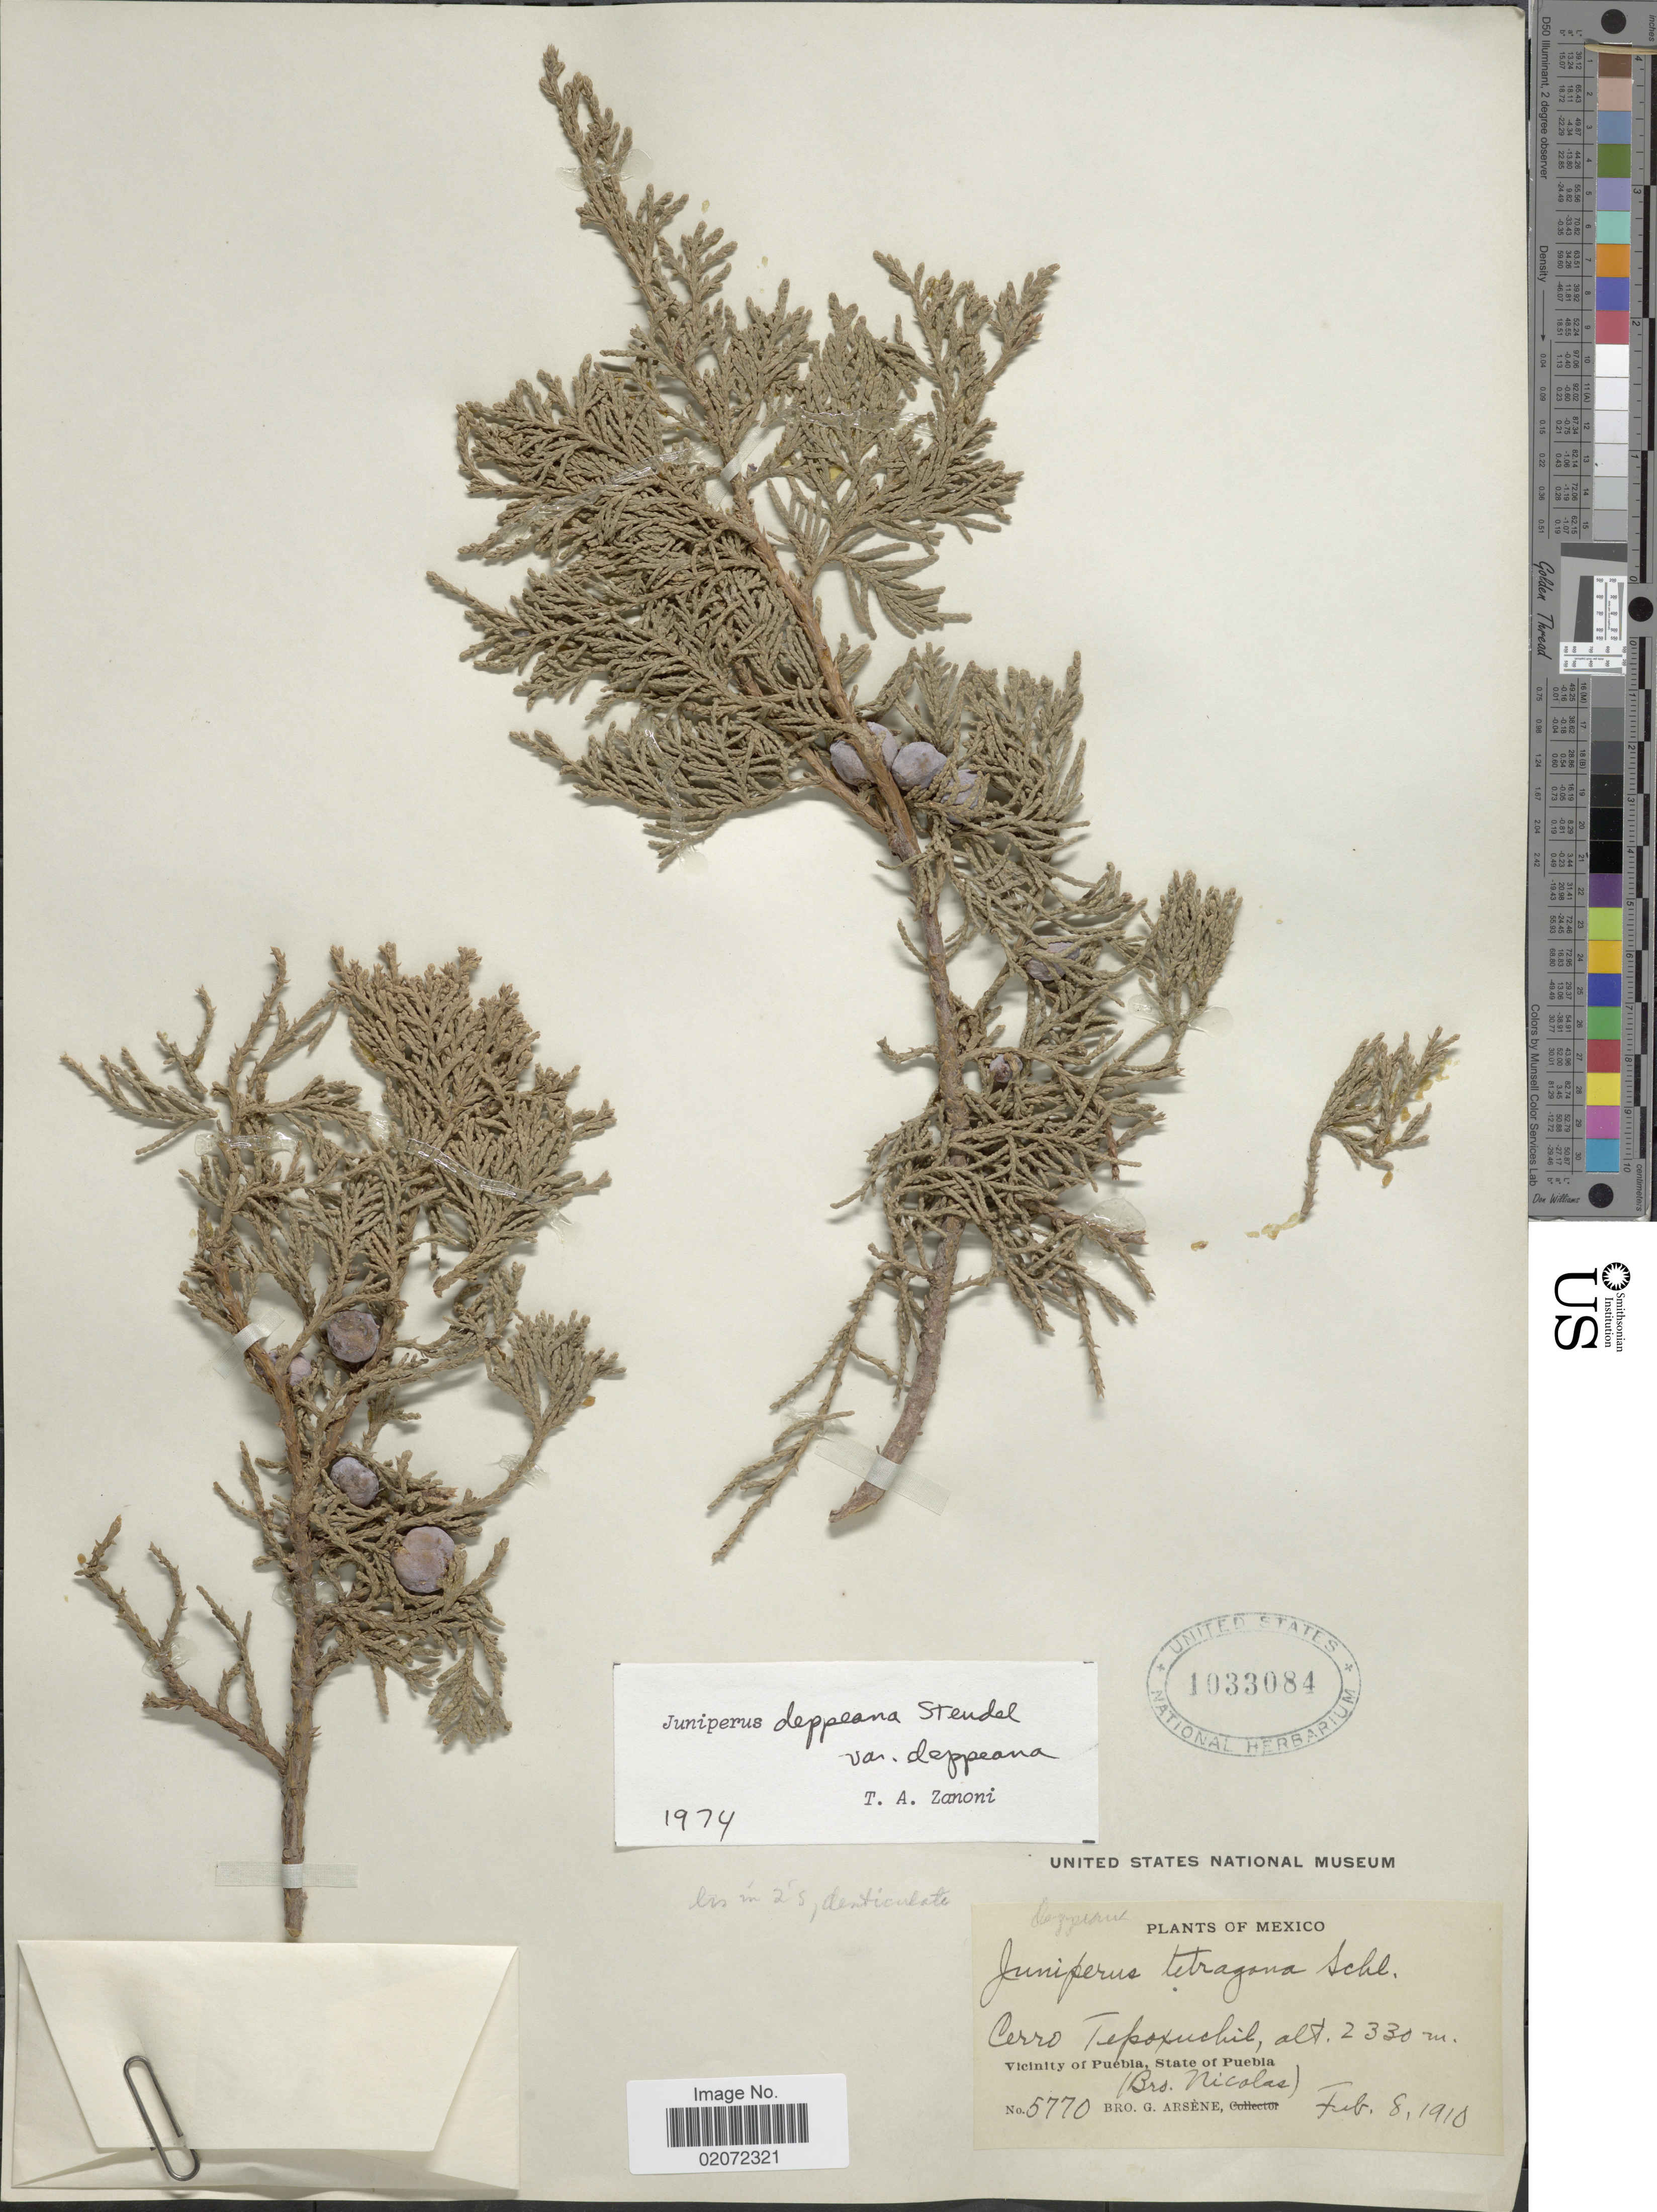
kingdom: Plantae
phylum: Tracheophyta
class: Pinopsida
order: Pinales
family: Cupressaceae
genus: Juniperus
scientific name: Juniperus deppeana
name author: Steud.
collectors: Bro. Nicolas & Bro. G. Arsène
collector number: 5770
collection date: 1910-02-08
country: Mexico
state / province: Puebla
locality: Cerro Tepoxuchil. Vicinity of Puebla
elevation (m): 2330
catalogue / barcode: US 1033084